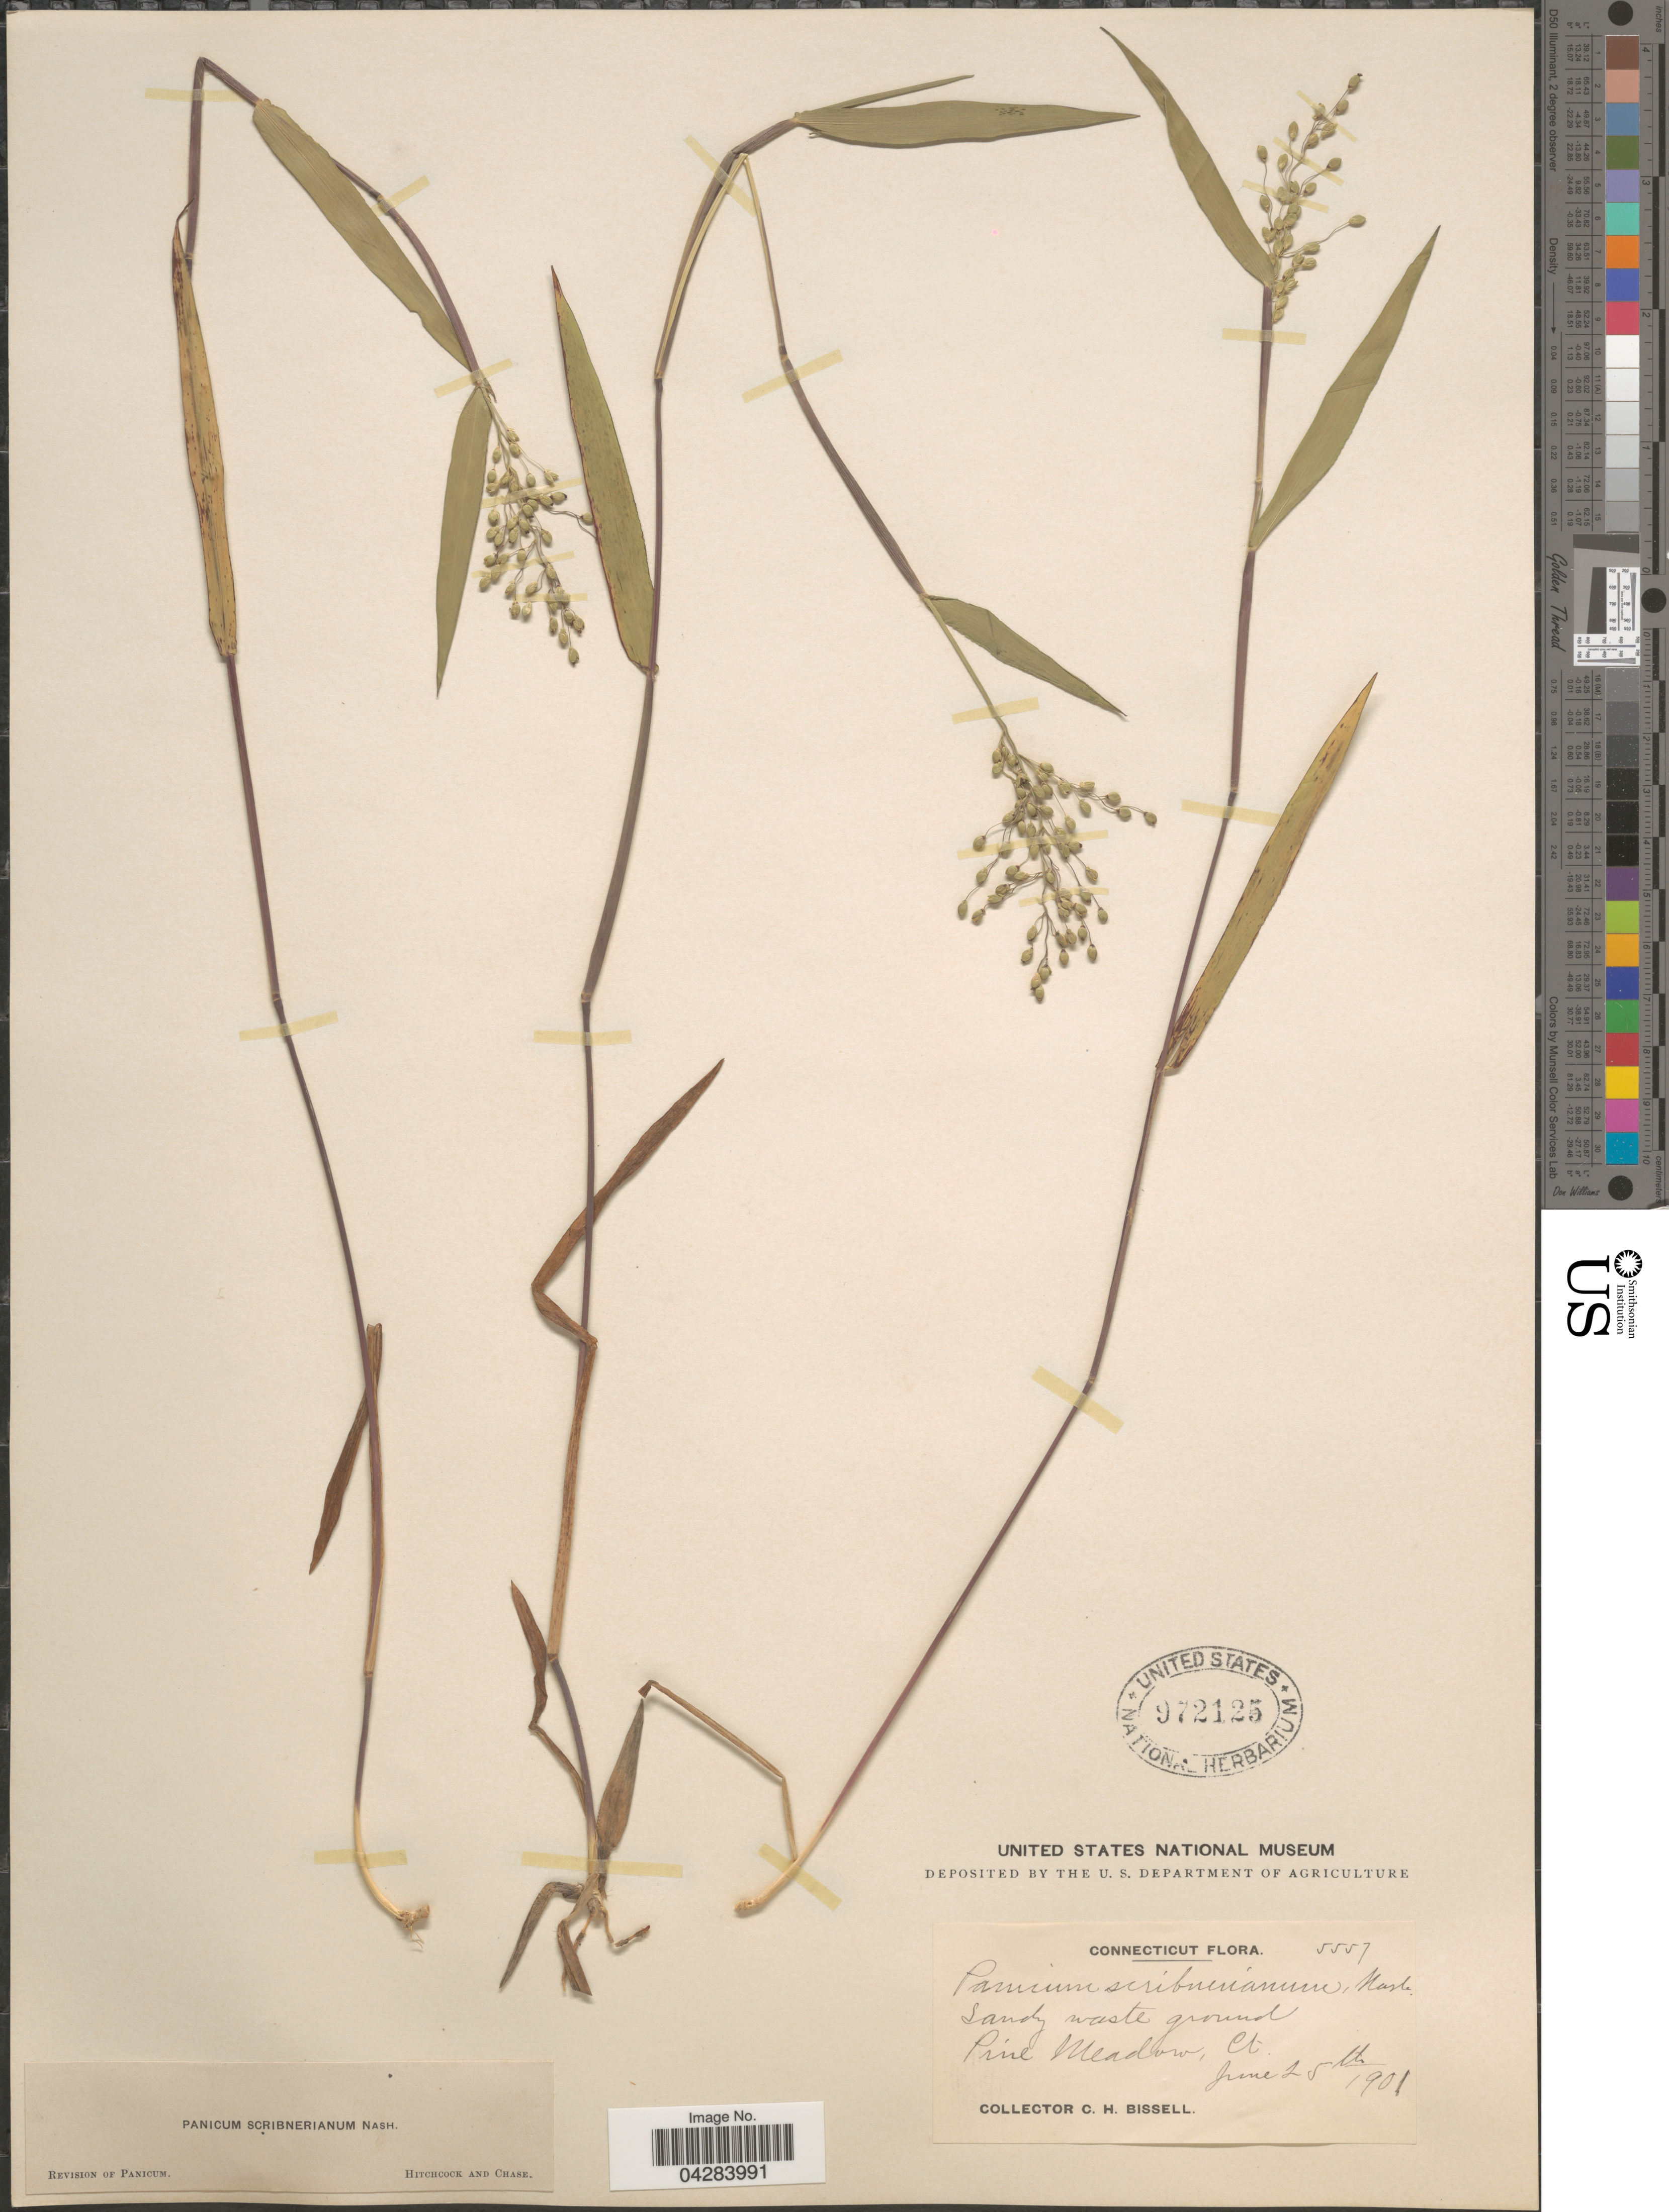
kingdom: Plantae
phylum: Tracheophyta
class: Liliopsida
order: Poales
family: Poaceae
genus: Dichanthelium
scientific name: Dichanthelium oligosanthes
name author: (Schult.) Gould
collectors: C. Bissell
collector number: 5557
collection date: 1901-06-25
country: United States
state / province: Connecticut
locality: Sandy waste ground. Pine Meadow.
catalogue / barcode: US 972125